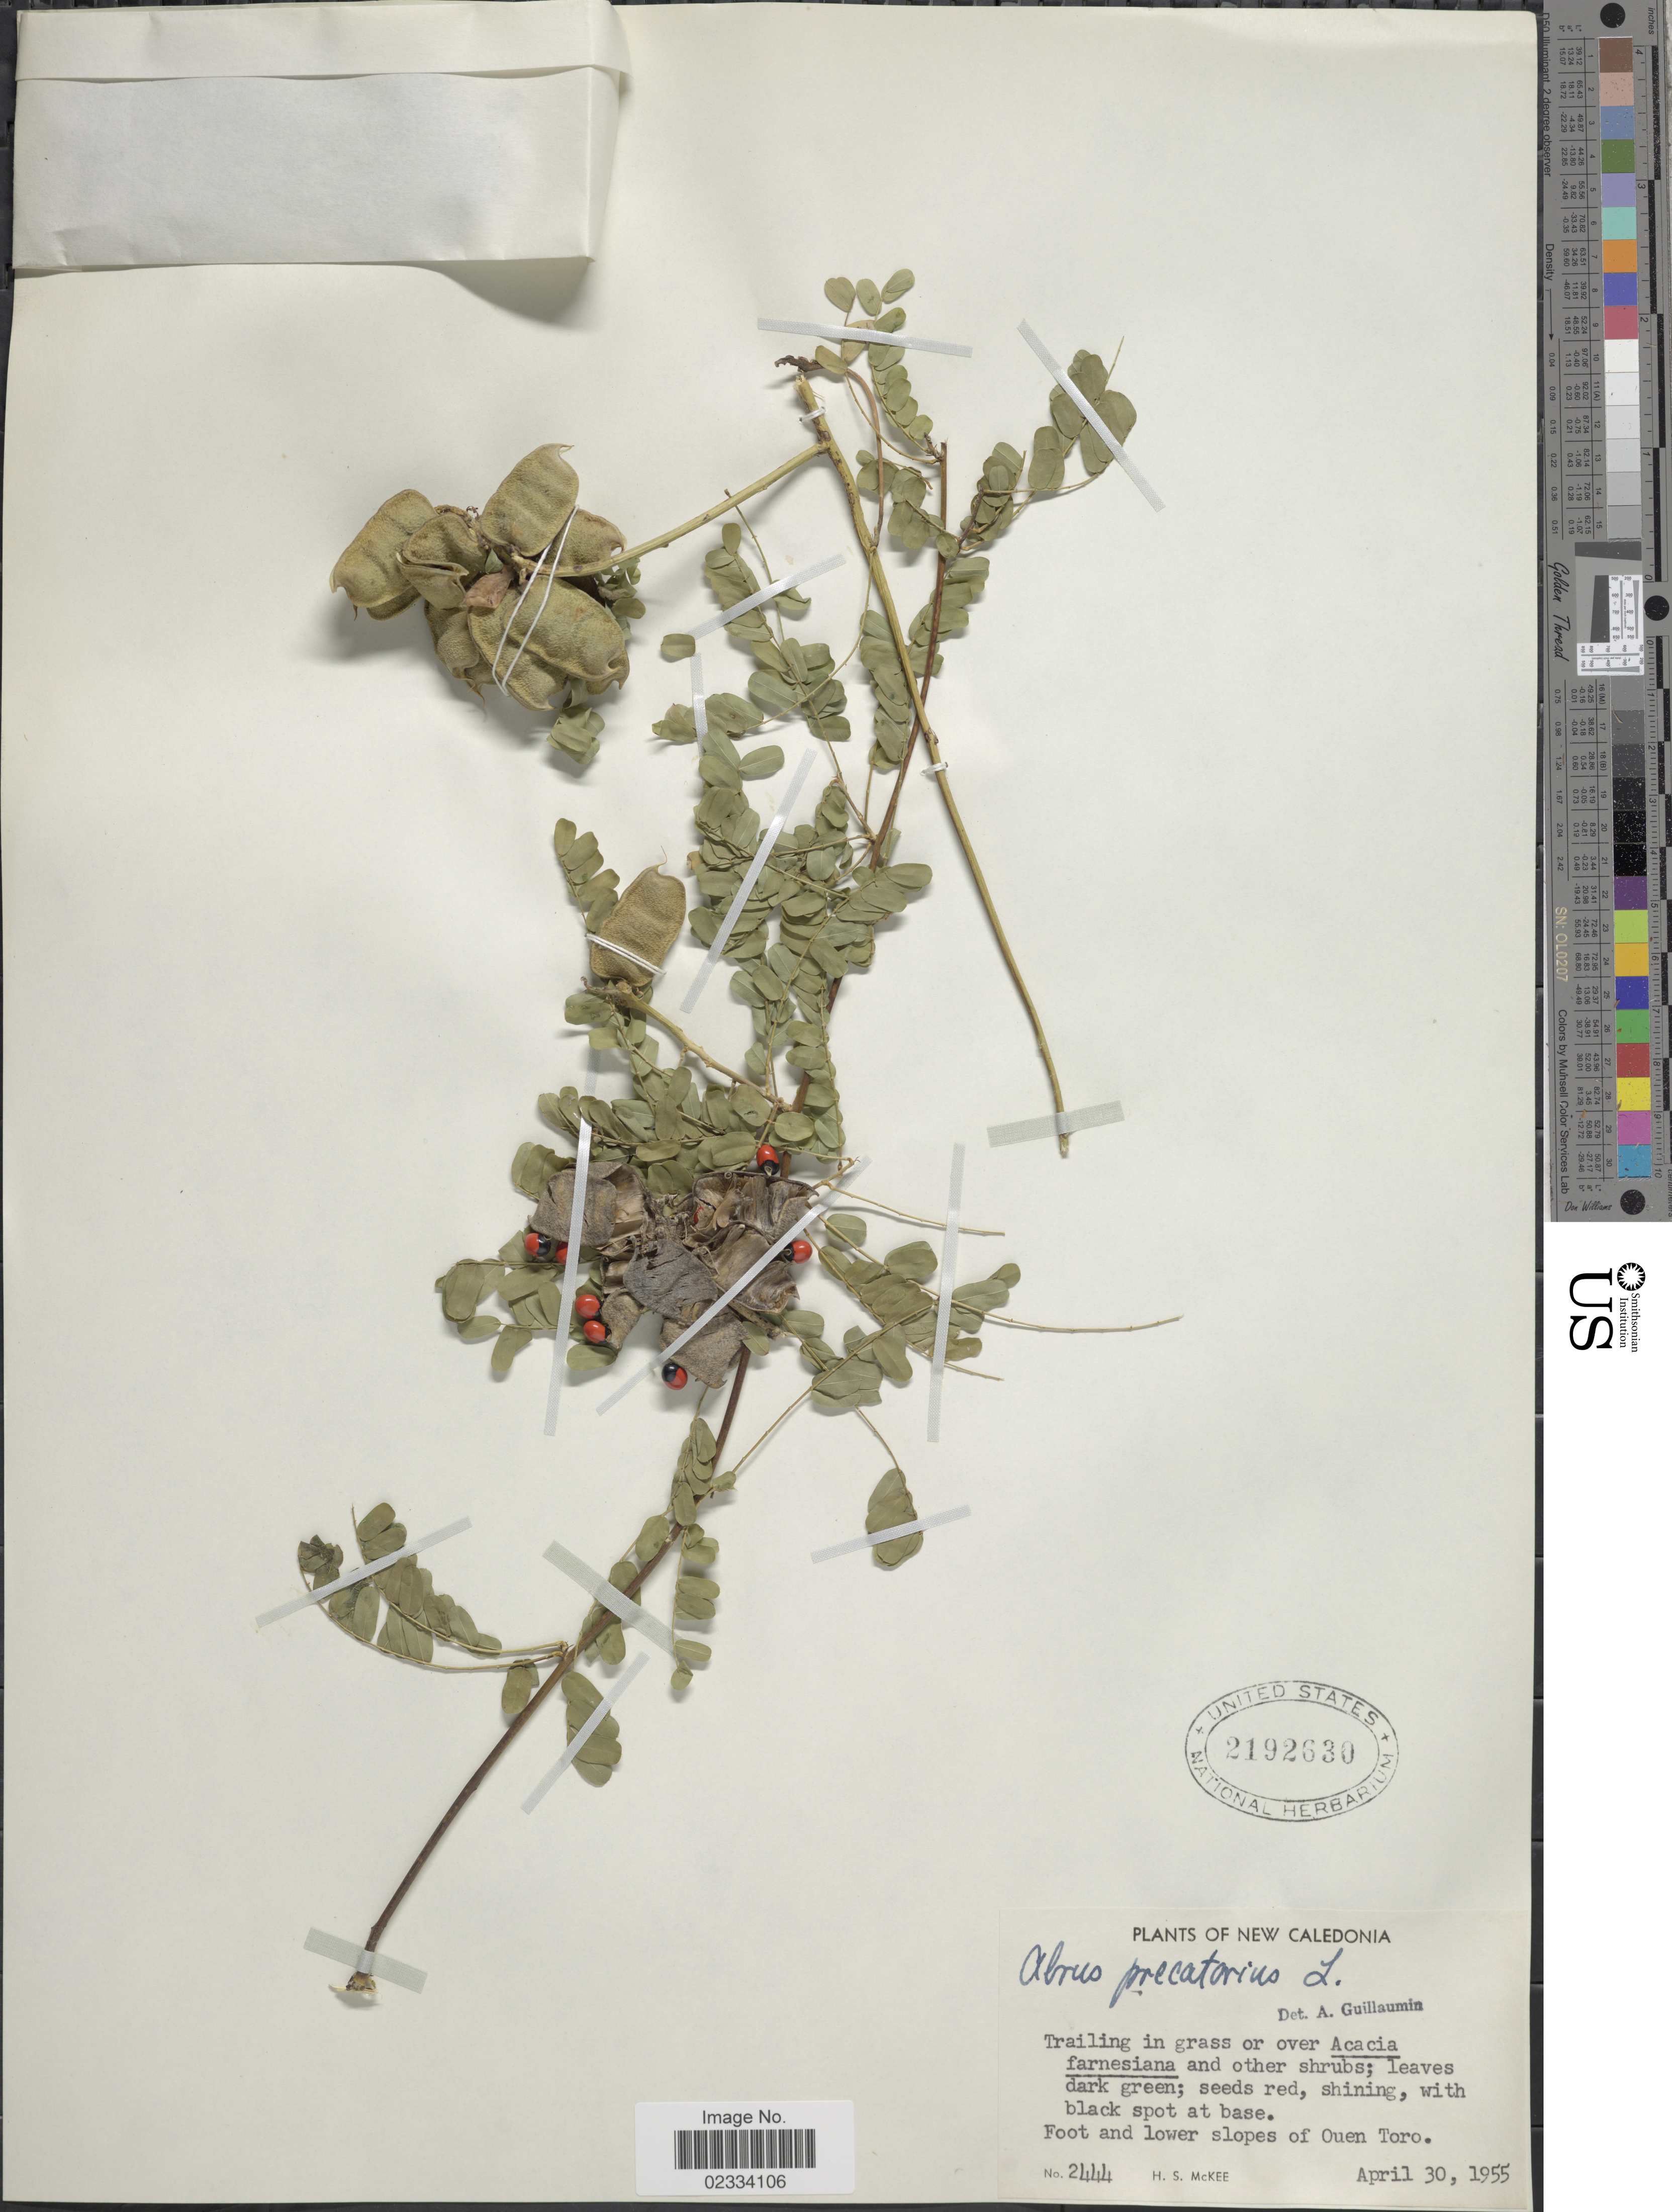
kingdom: Plantae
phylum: Tracheophyta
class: Magnoliopsida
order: Fabales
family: Fabaceae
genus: Abrus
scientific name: Abrus precatorius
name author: L.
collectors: H. S. McKee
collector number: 2444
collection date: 1955-04-30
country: New Caledonia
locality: Foot and lower slopes of Ouen Toro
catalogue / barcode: US 2192630